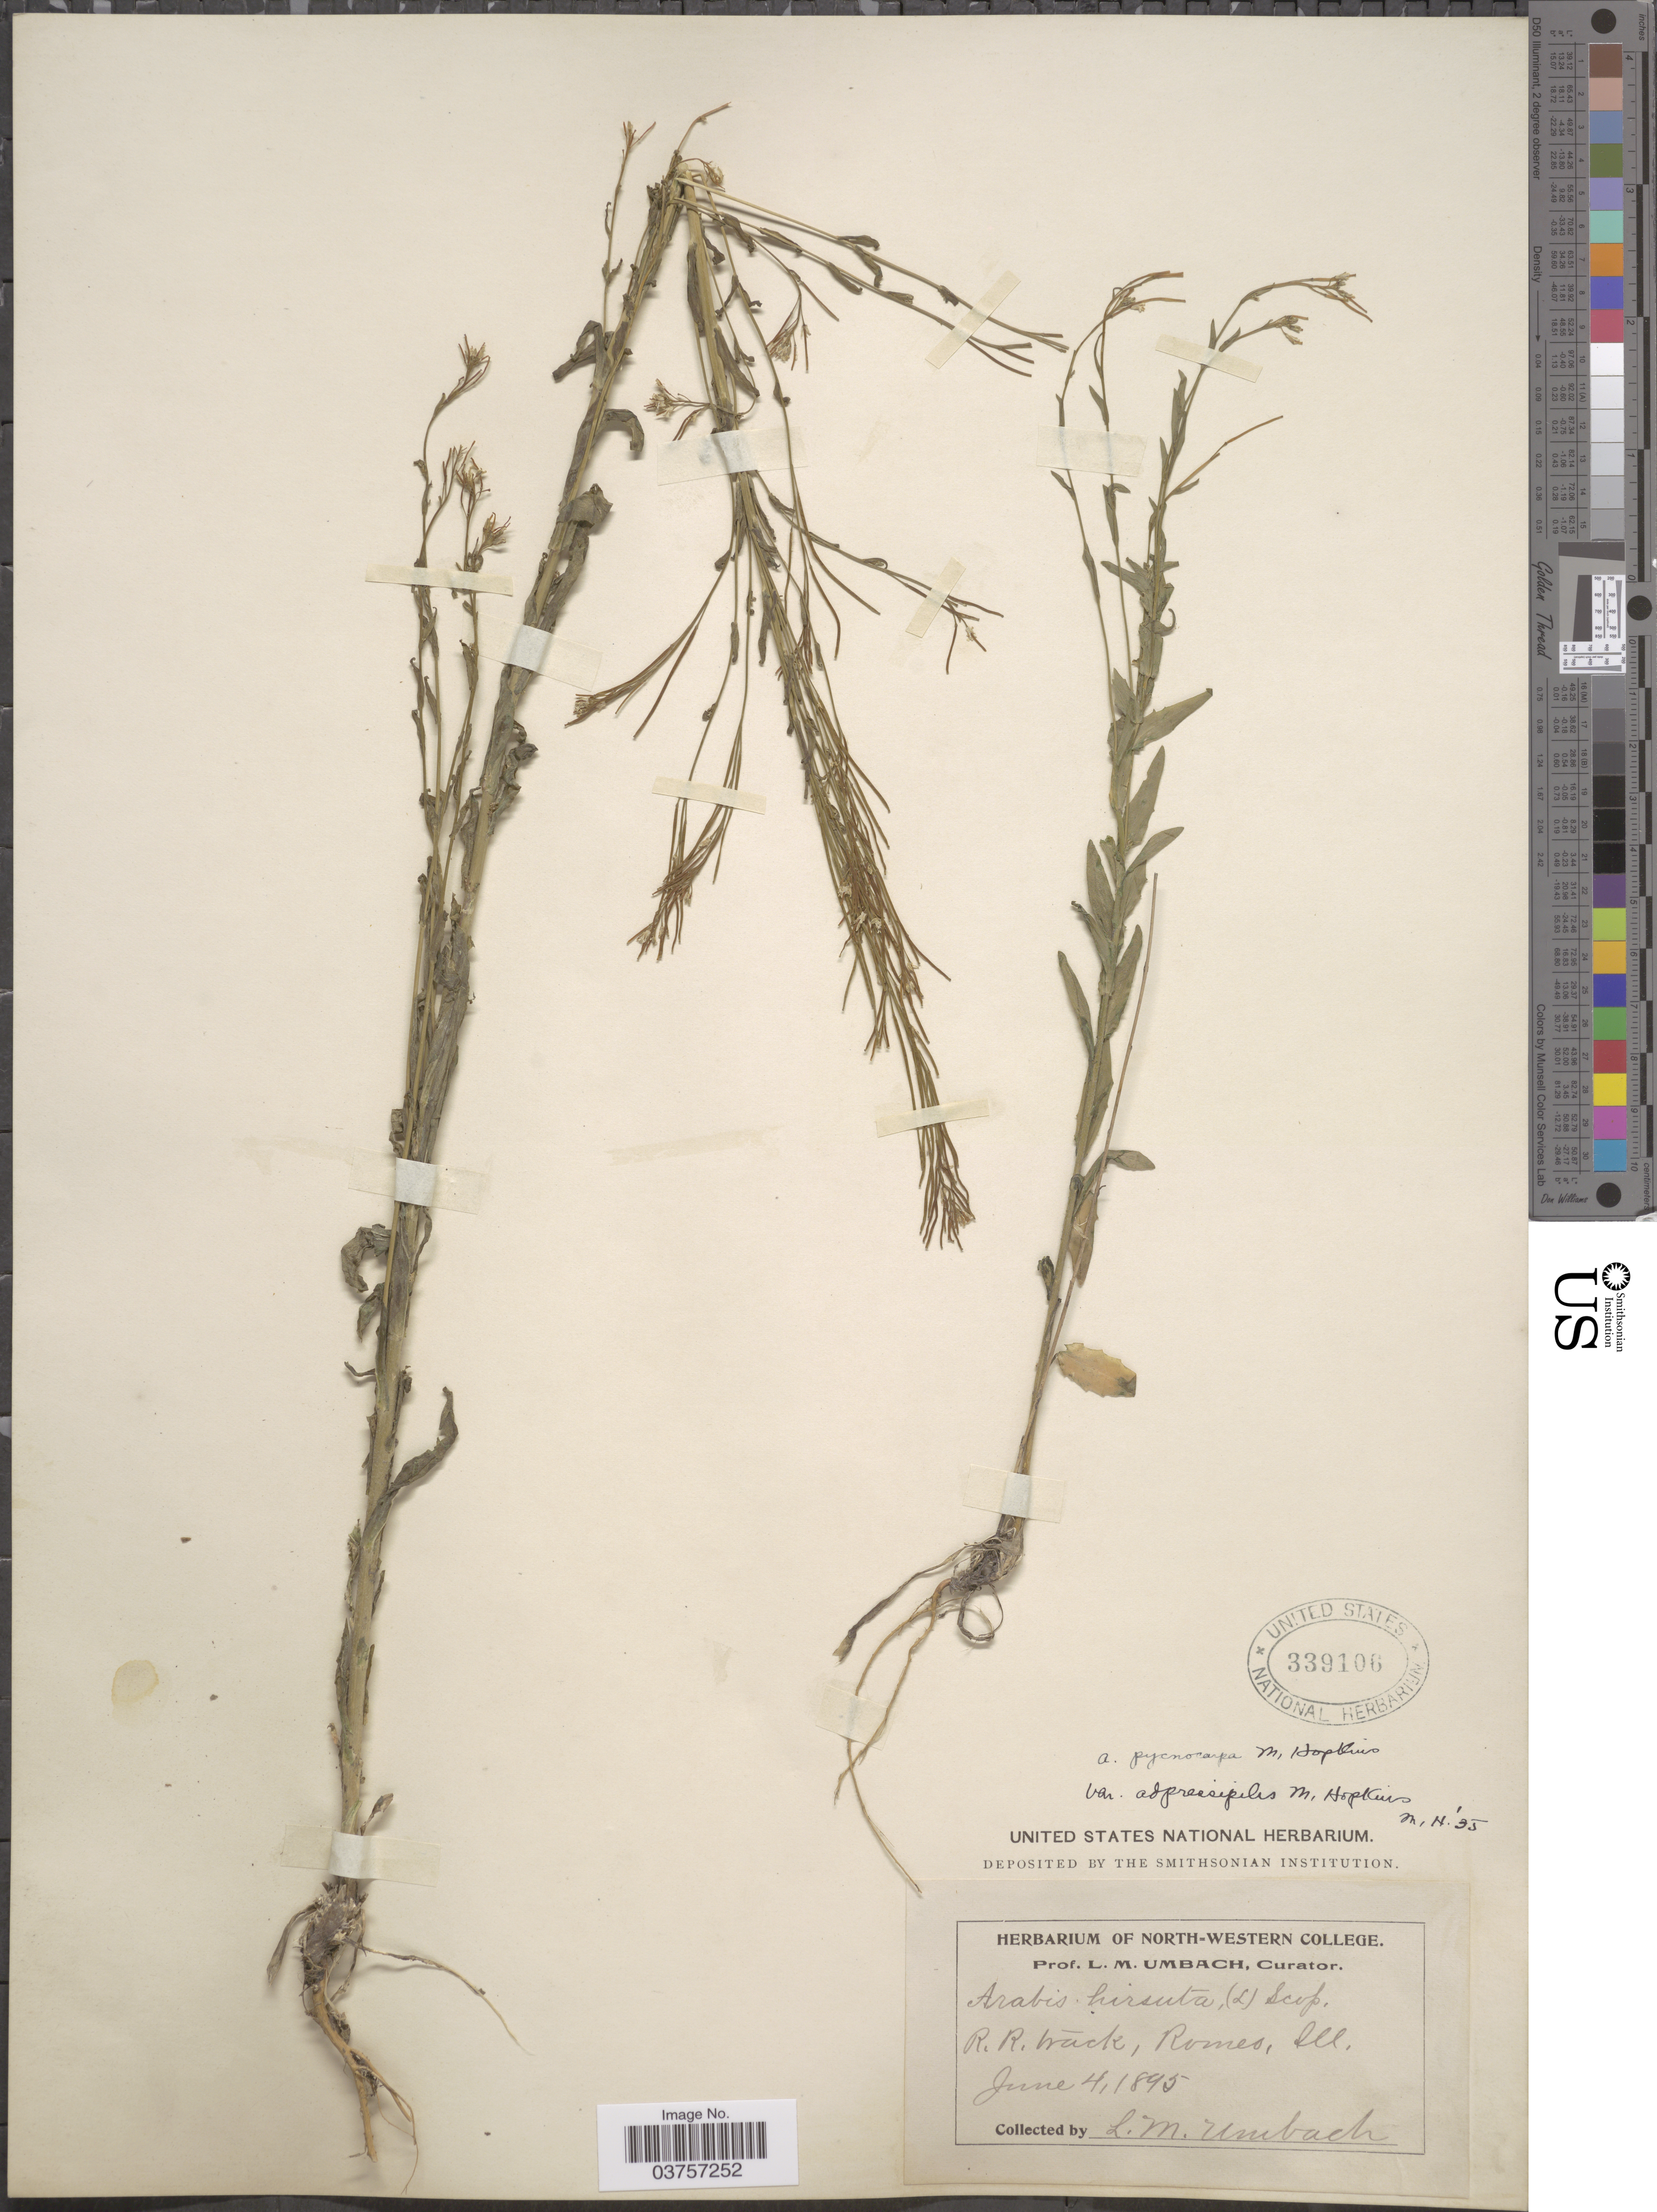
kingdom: Plantae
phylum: Tracheophyta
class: Magnoliopsida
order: Brassicales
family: Brassicaceae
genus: Arabis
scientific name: Arabis hirsuta var. adpressipilis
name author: (M. Hopkins) Rollins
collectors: L. M. Umbach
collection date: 1895-06-04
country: United States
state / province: Illinois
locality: R. R. track, Romeo.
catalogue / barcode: US 339106